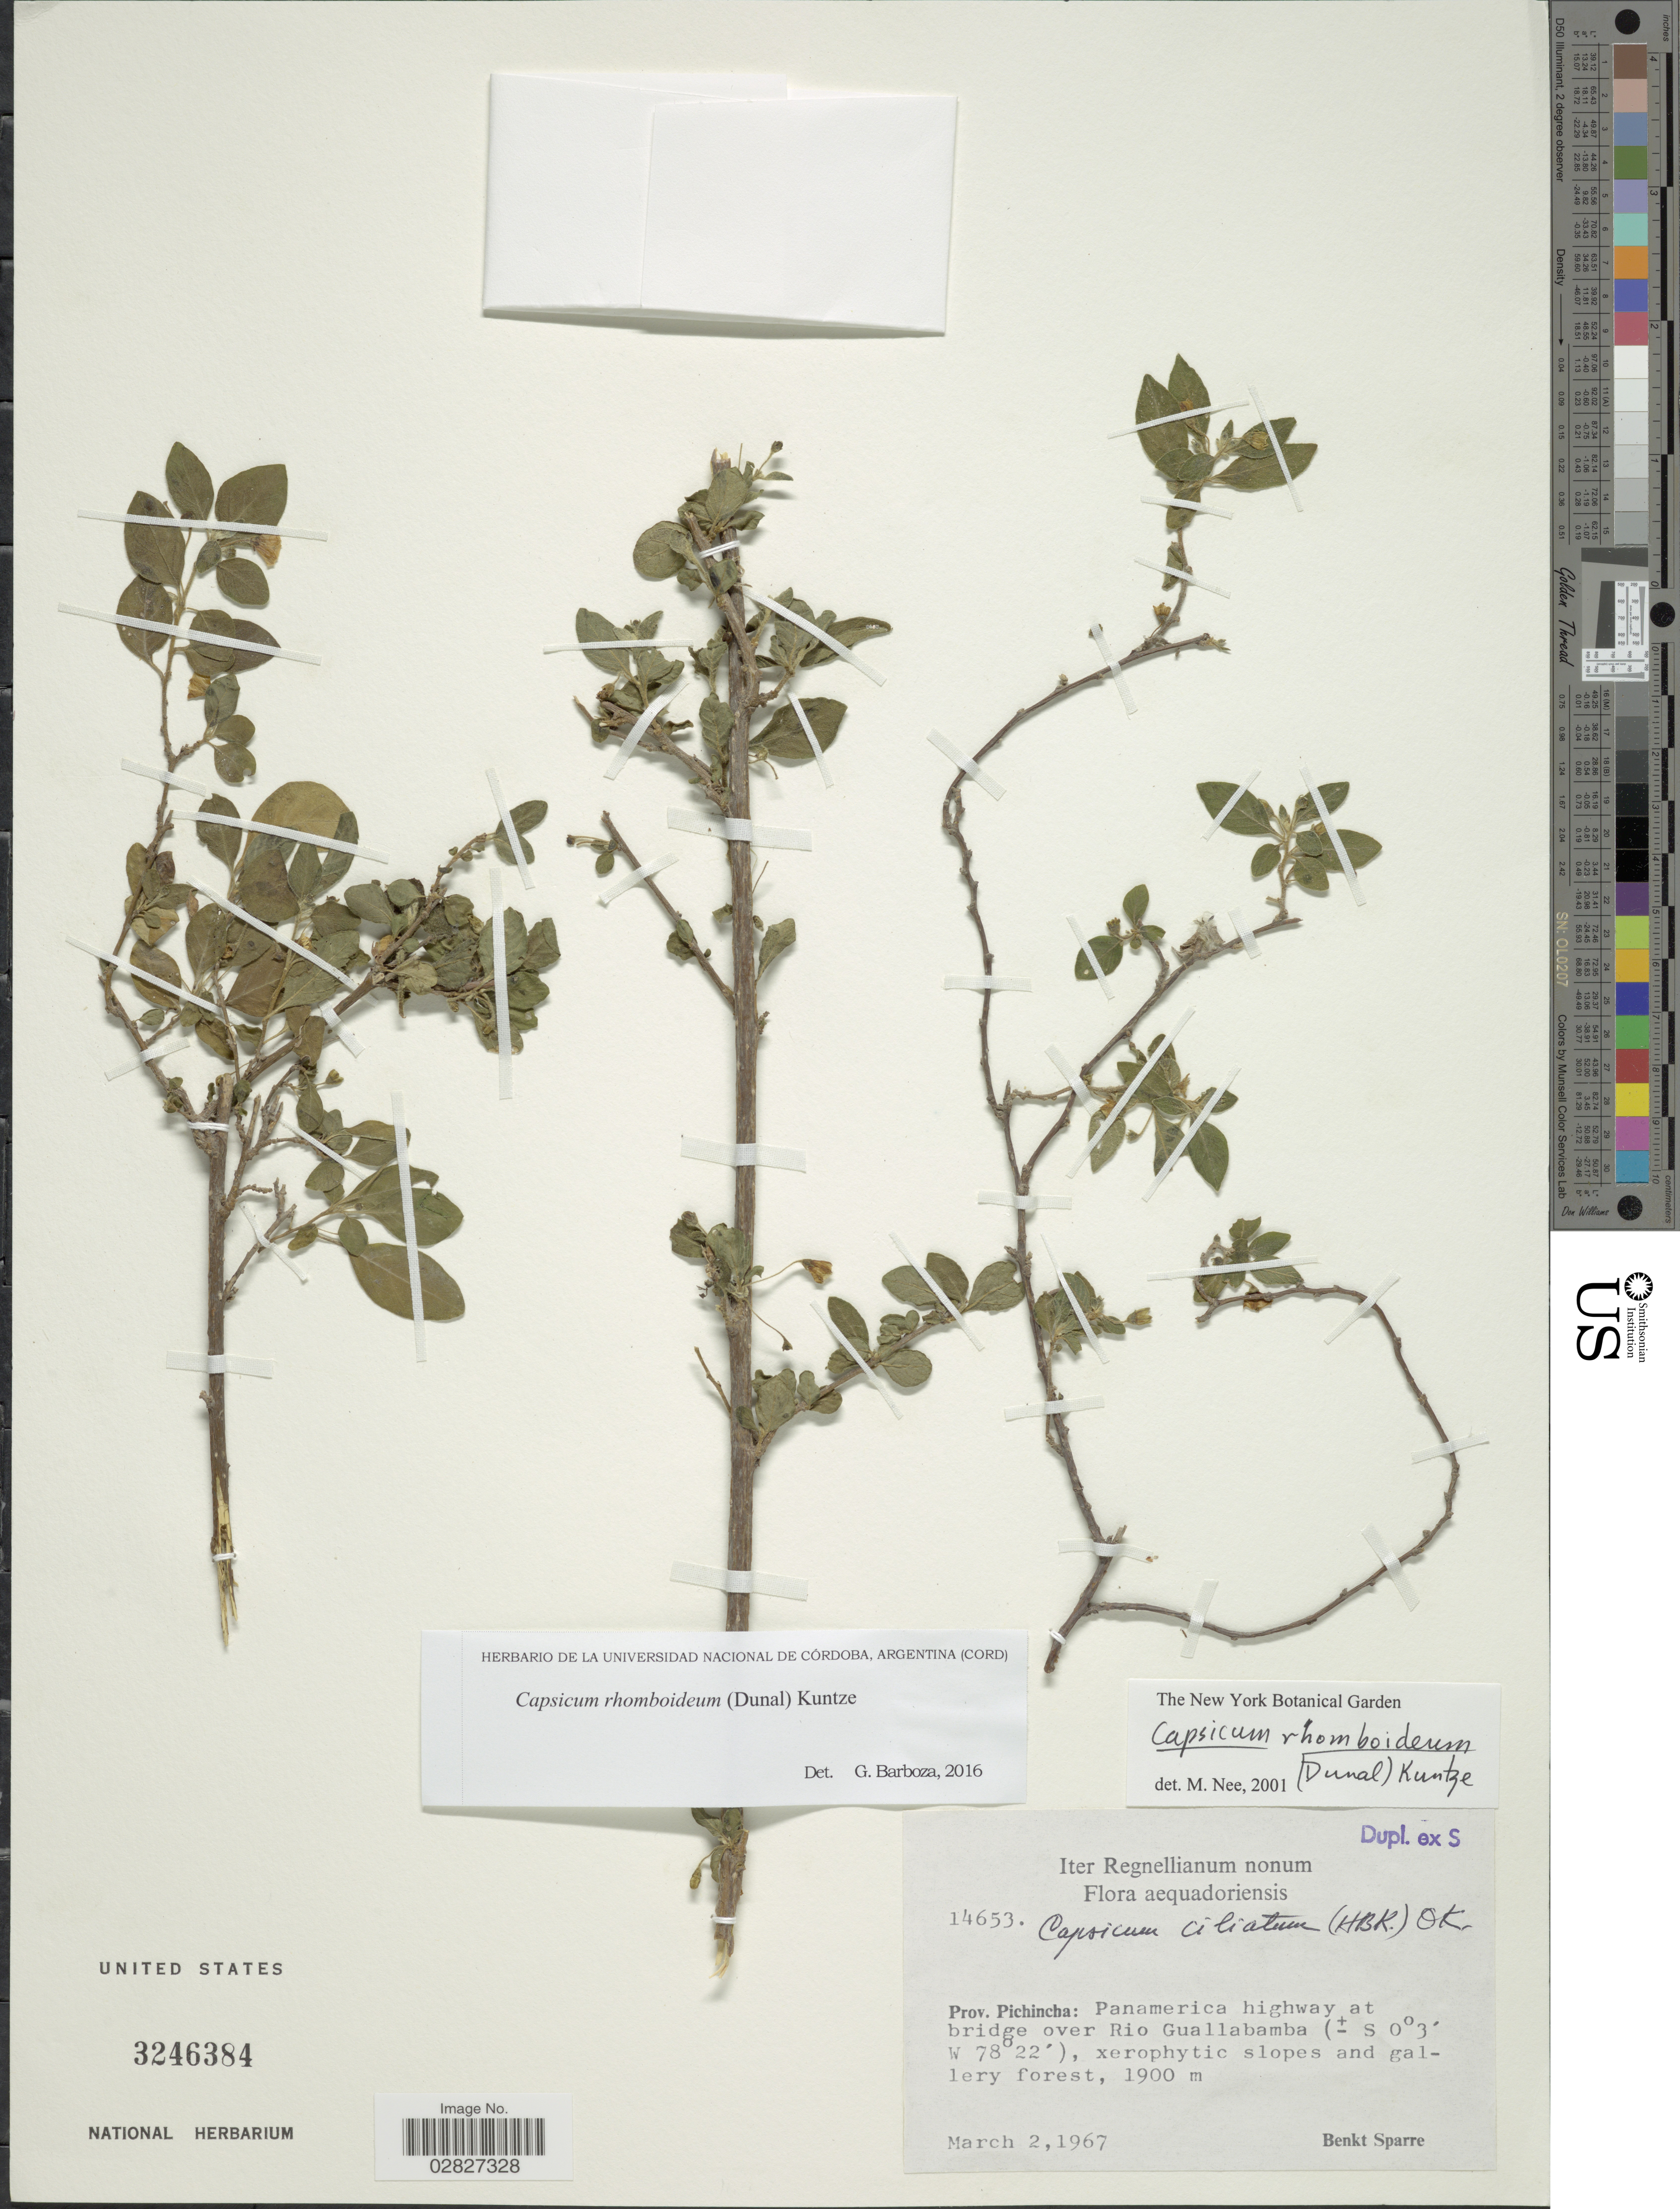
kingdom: Plantae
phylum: Tracheophyta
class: Magnoliopsida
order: Solanales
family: Solanaceae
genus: Capsicum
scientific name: Capsicum rhomboideum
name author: (Humb. & Bonpl. ex Dunal) Kuntze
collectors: B. Sparre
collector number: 14653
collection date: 1967-03-02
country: Ecuador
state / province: Pichincha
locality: Prov. Pichincha: Panamerica highway at bridge over Rio Guallabamba.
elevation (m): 1900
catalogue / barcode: US 3246384